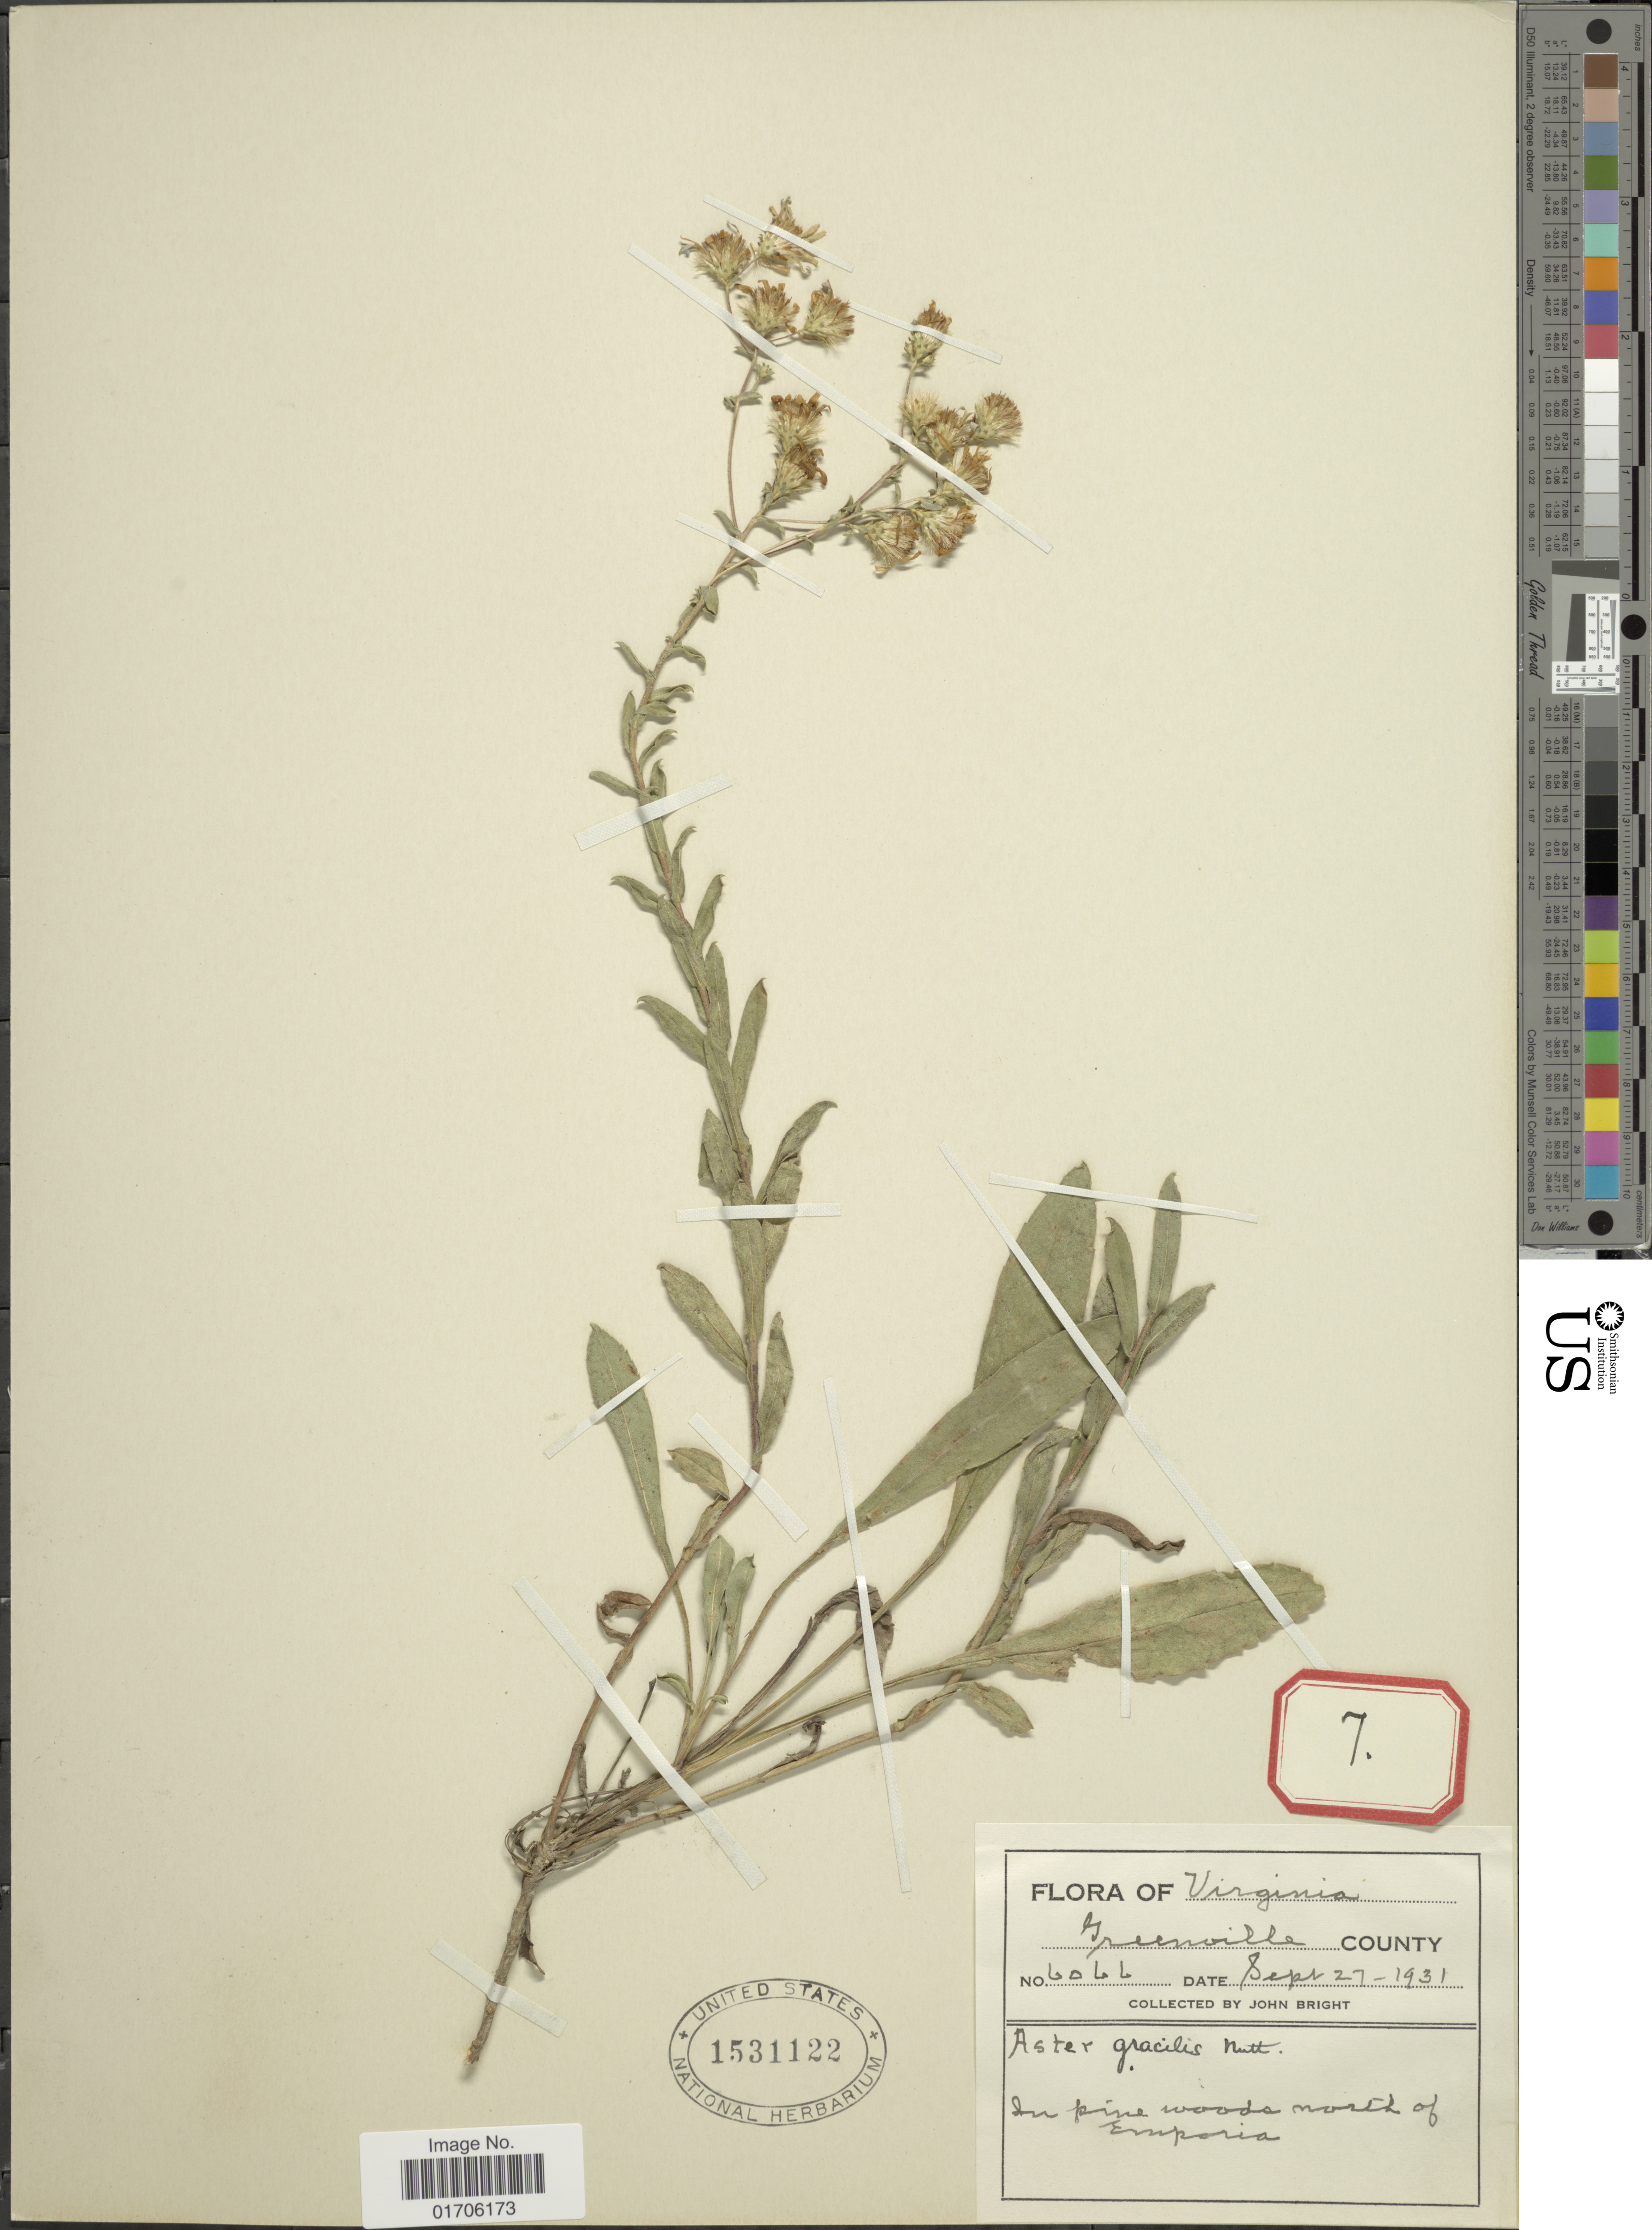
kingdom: Plantae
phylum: Tracheophyta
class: Magnoliopsida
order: Asterales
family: Asteraceae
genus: Eurybia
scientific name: Eurybia compacta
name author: G.L. Nesom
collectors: J. Bright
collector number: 6066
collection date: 1931-09-27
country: United States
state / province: Virginia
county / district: Greensville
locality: Virginia. Greenville County. In pine woods north of Emporia.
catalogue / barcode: US 1531122